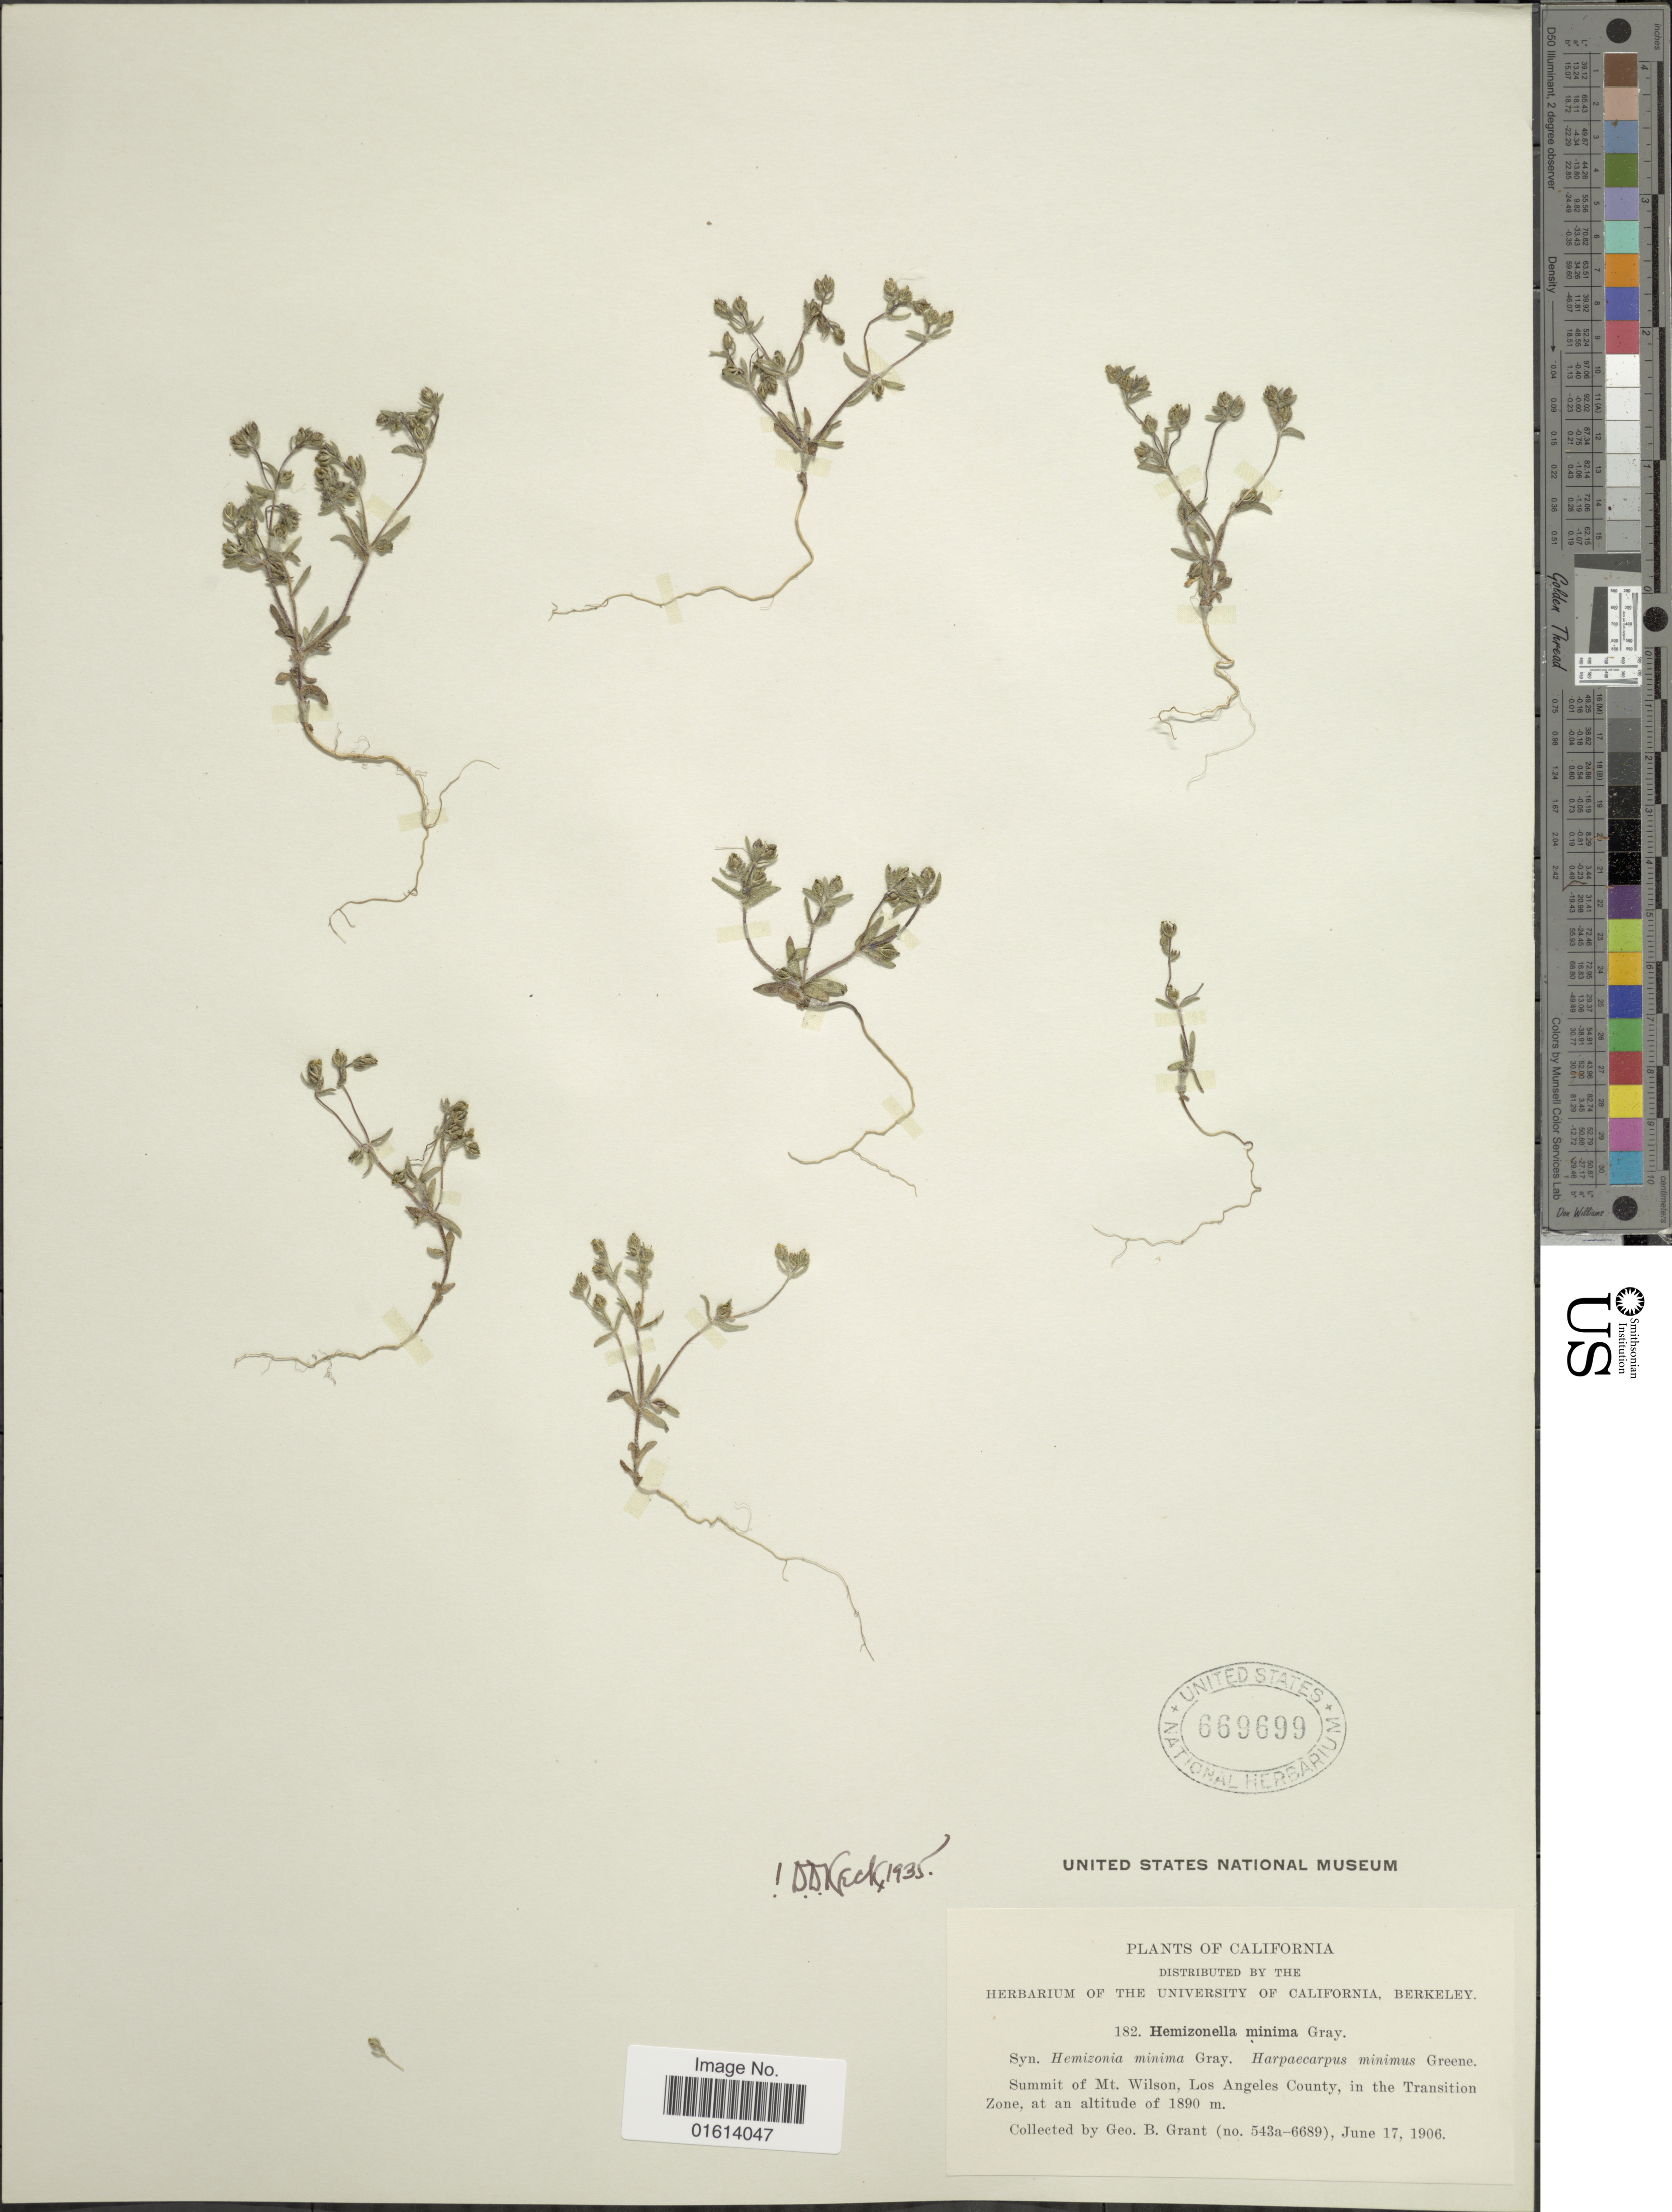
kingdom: Plantae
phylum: Tracheophyta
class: Magnoliopsida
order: Asterales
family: Asteraceae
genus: Hemizonella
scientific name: Hemizonella minima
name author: (A. Gray) A. Gray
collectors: G. Grant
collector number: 543a-6689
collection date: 1906-06-17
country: United States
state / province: California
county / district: Los Angeles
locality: Summit of Mt. Wilson, Los Angeles County, in the Transition Zone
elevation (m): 1890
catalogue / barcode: US 669699